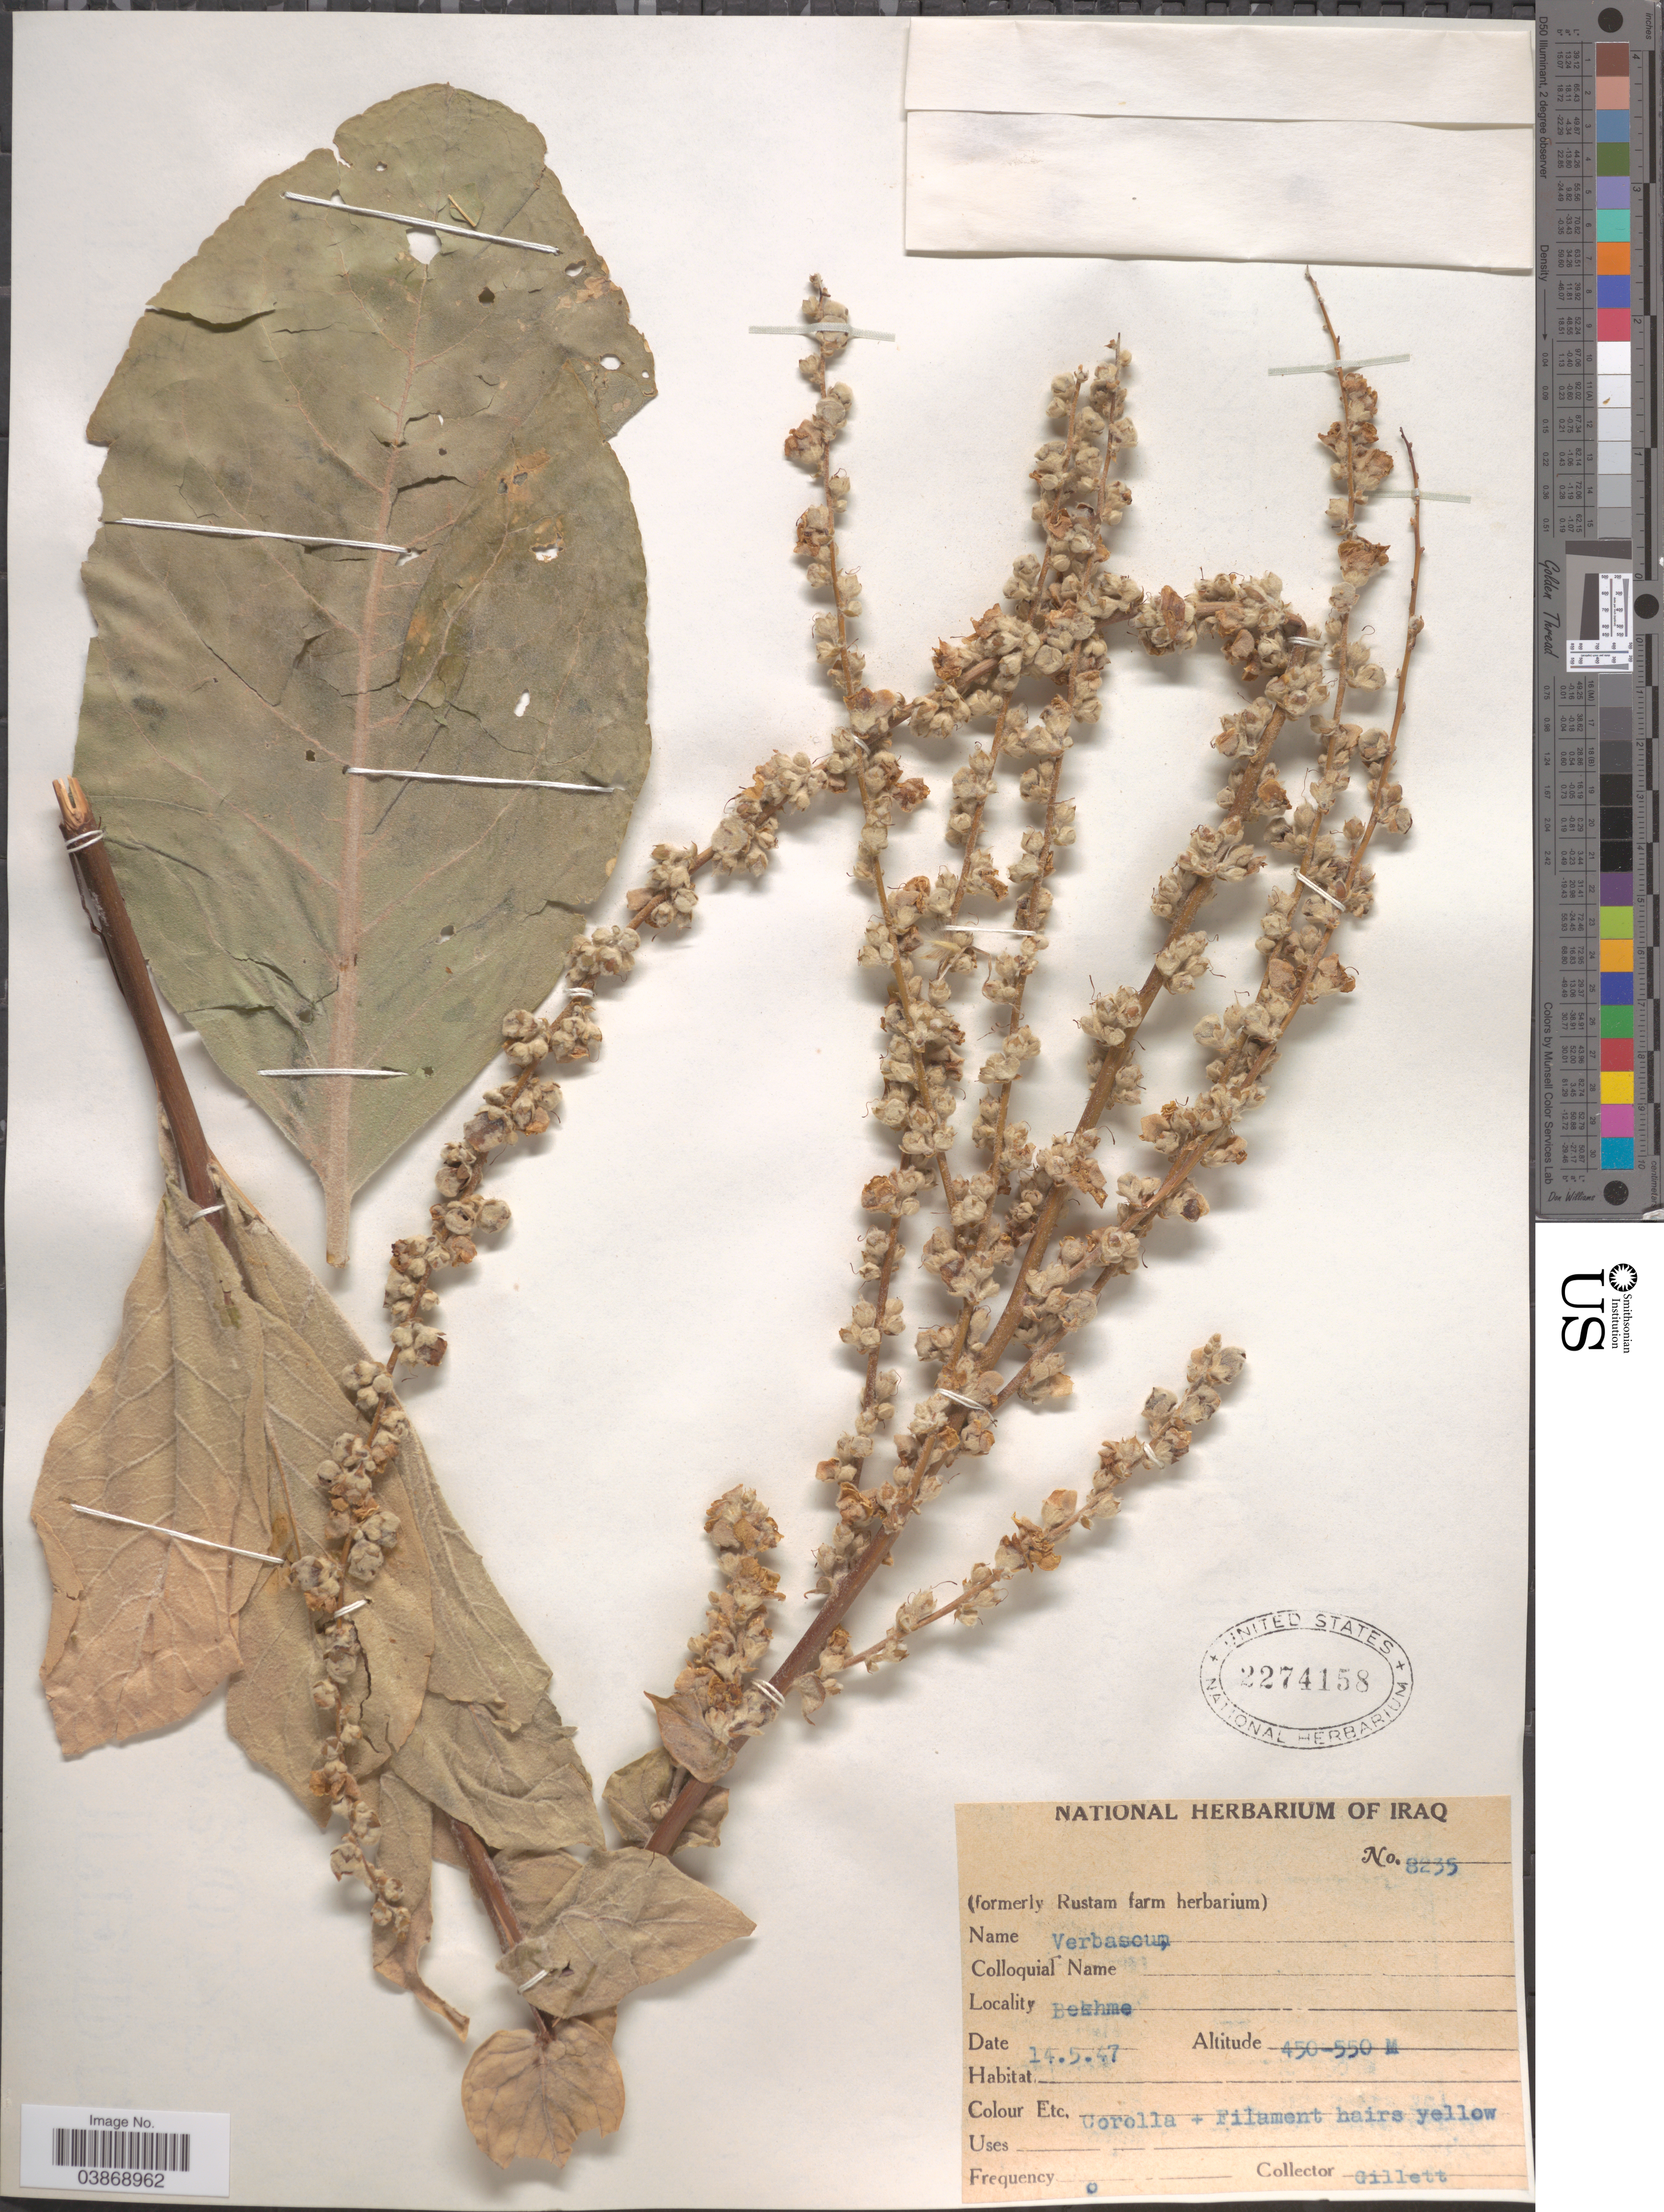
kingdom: Plantae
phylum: Tracheophyta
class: Magnoliopsida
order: Lamiales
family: Scrophulariaceae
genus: Verbascum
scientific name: Verbascum sp.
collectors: Gillett, --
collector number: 8235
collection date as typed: Transcribed d/m/y: 14/5/47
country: Iraq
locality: Bekhme.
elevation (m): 450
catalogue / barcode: US 2274158